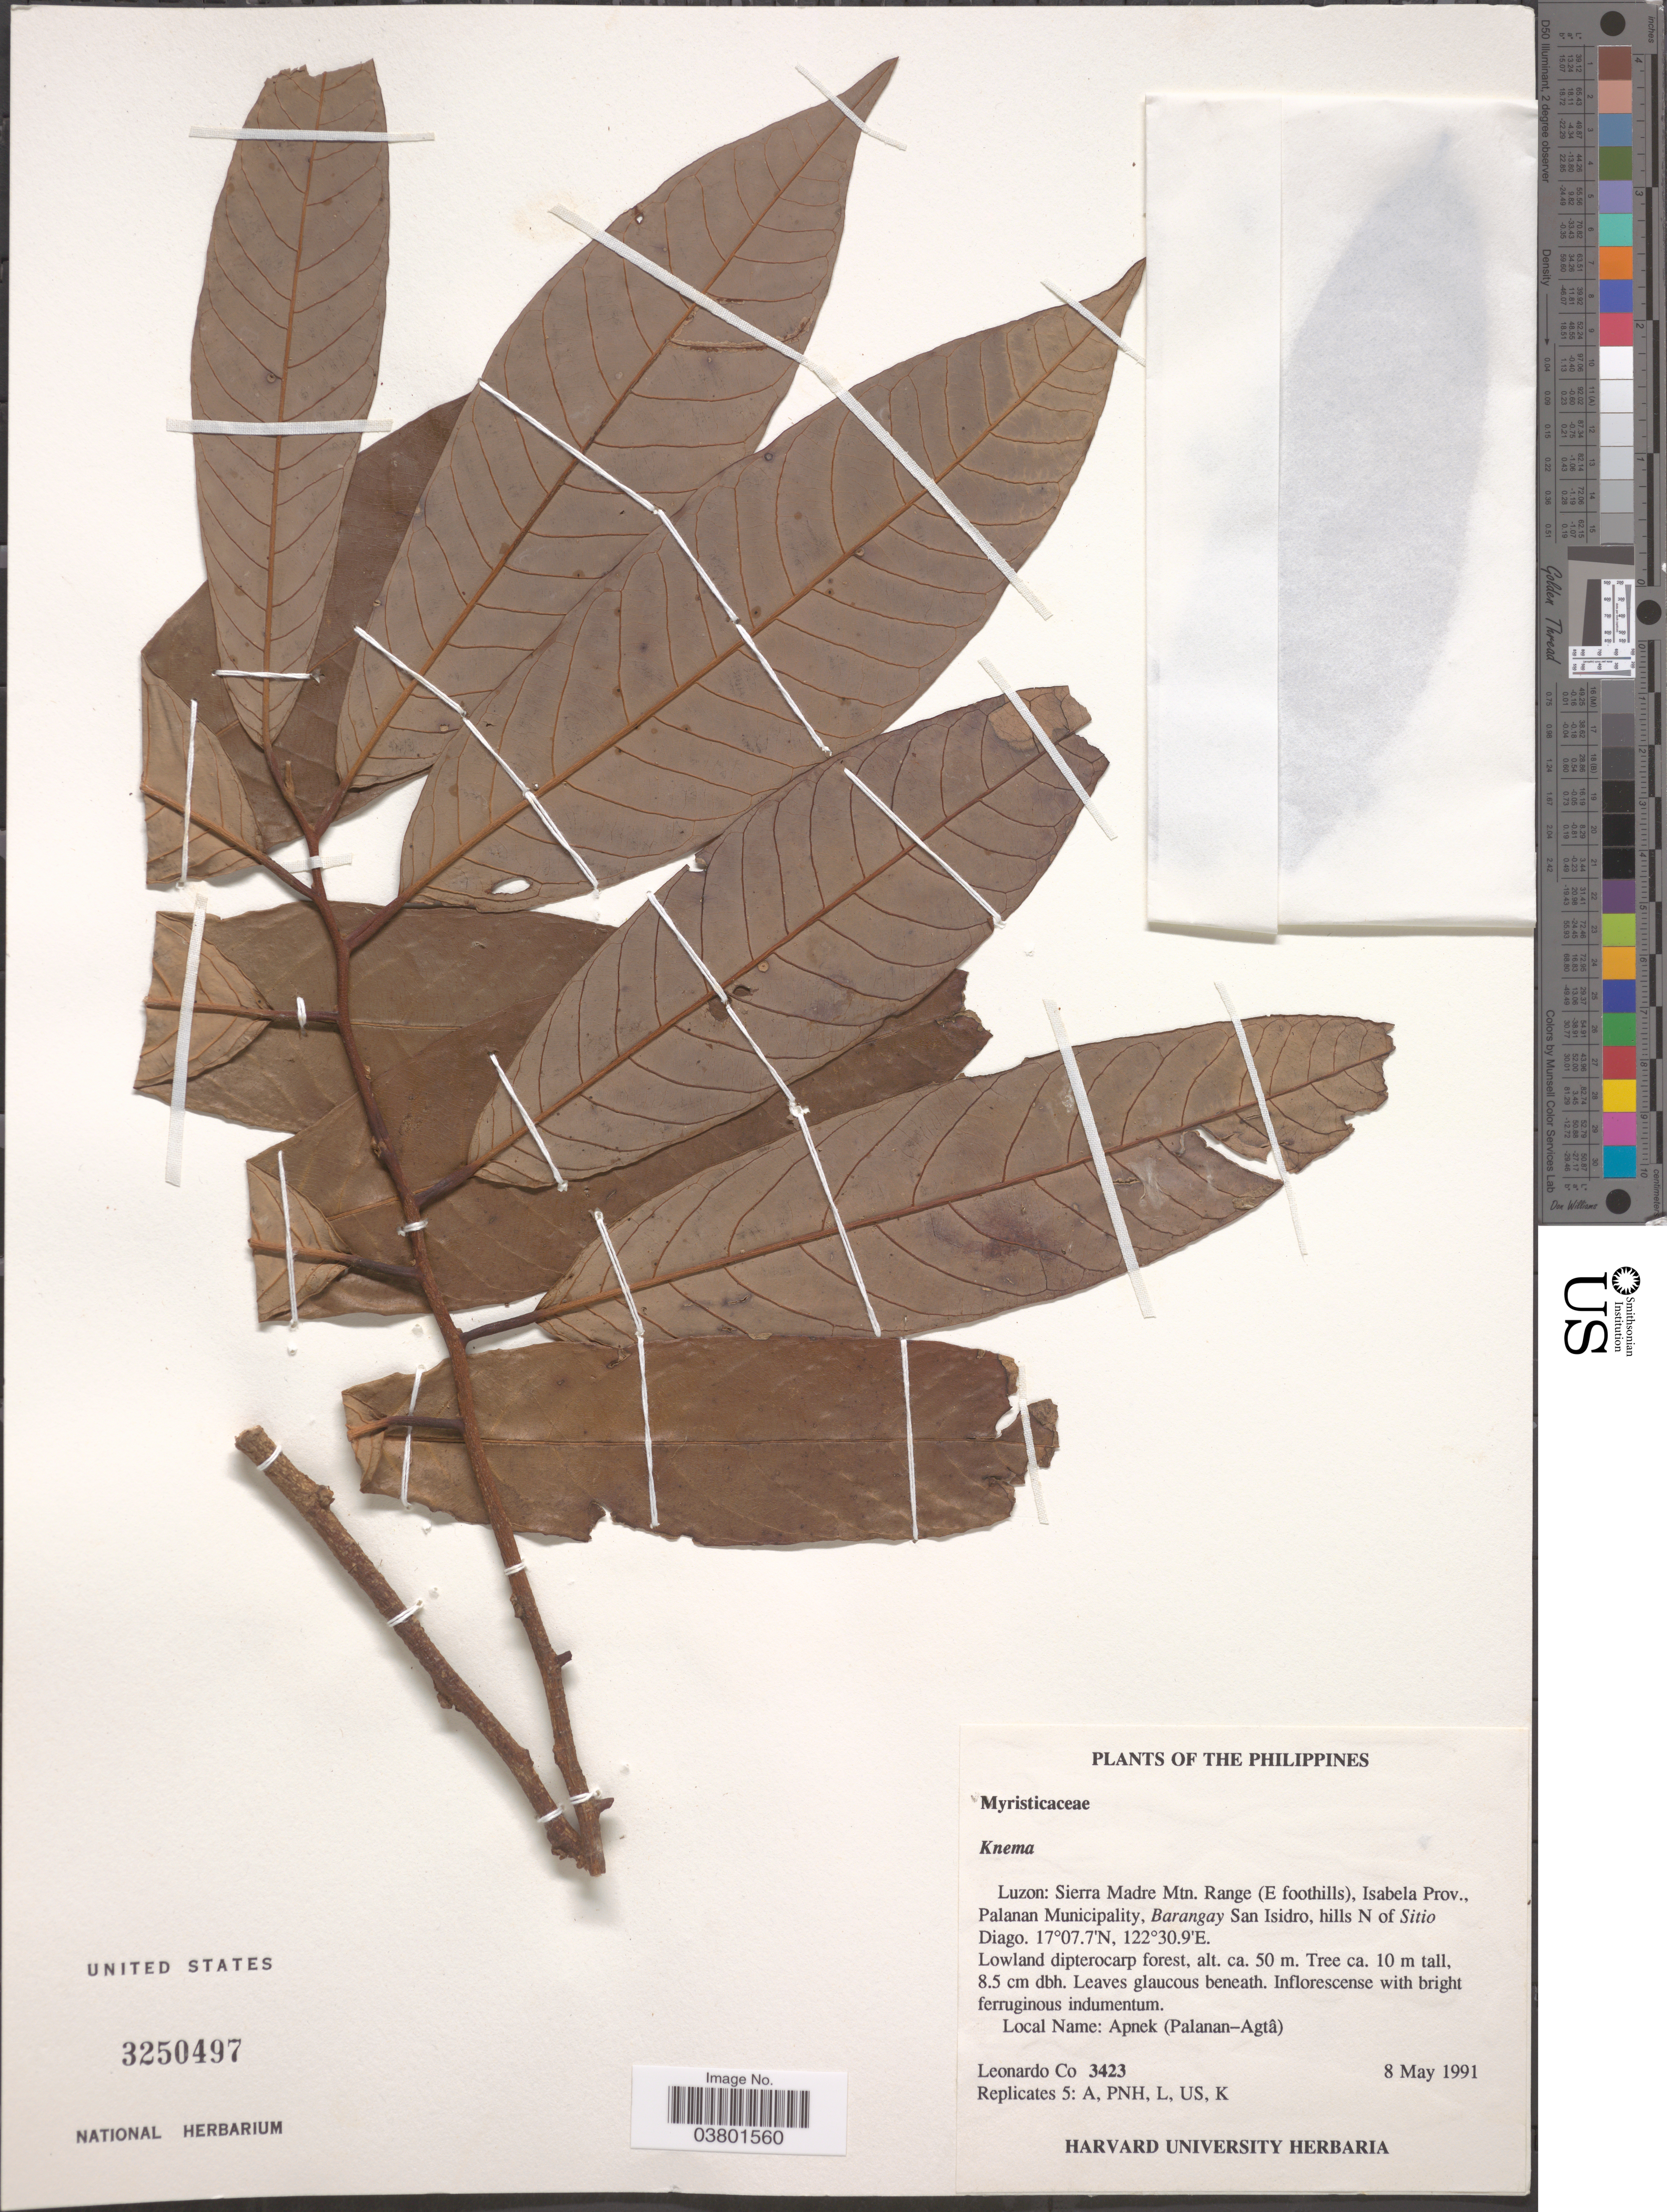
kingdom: Plantae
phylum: Tracheophyta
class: Magnoliopsida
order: Magnoliales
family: Myristicaceae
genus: Knema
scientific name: Knema sp.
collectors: L. Co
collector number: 3423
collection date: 1991-05-08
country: Philippines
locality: Luzon: Sierra Madre Mtn. Range (E foothills), Isabela Prov., Palanan Municipality, Barangay San Isidro, hills N of Sitio Diago.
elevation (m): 50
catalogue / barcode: US 3250497